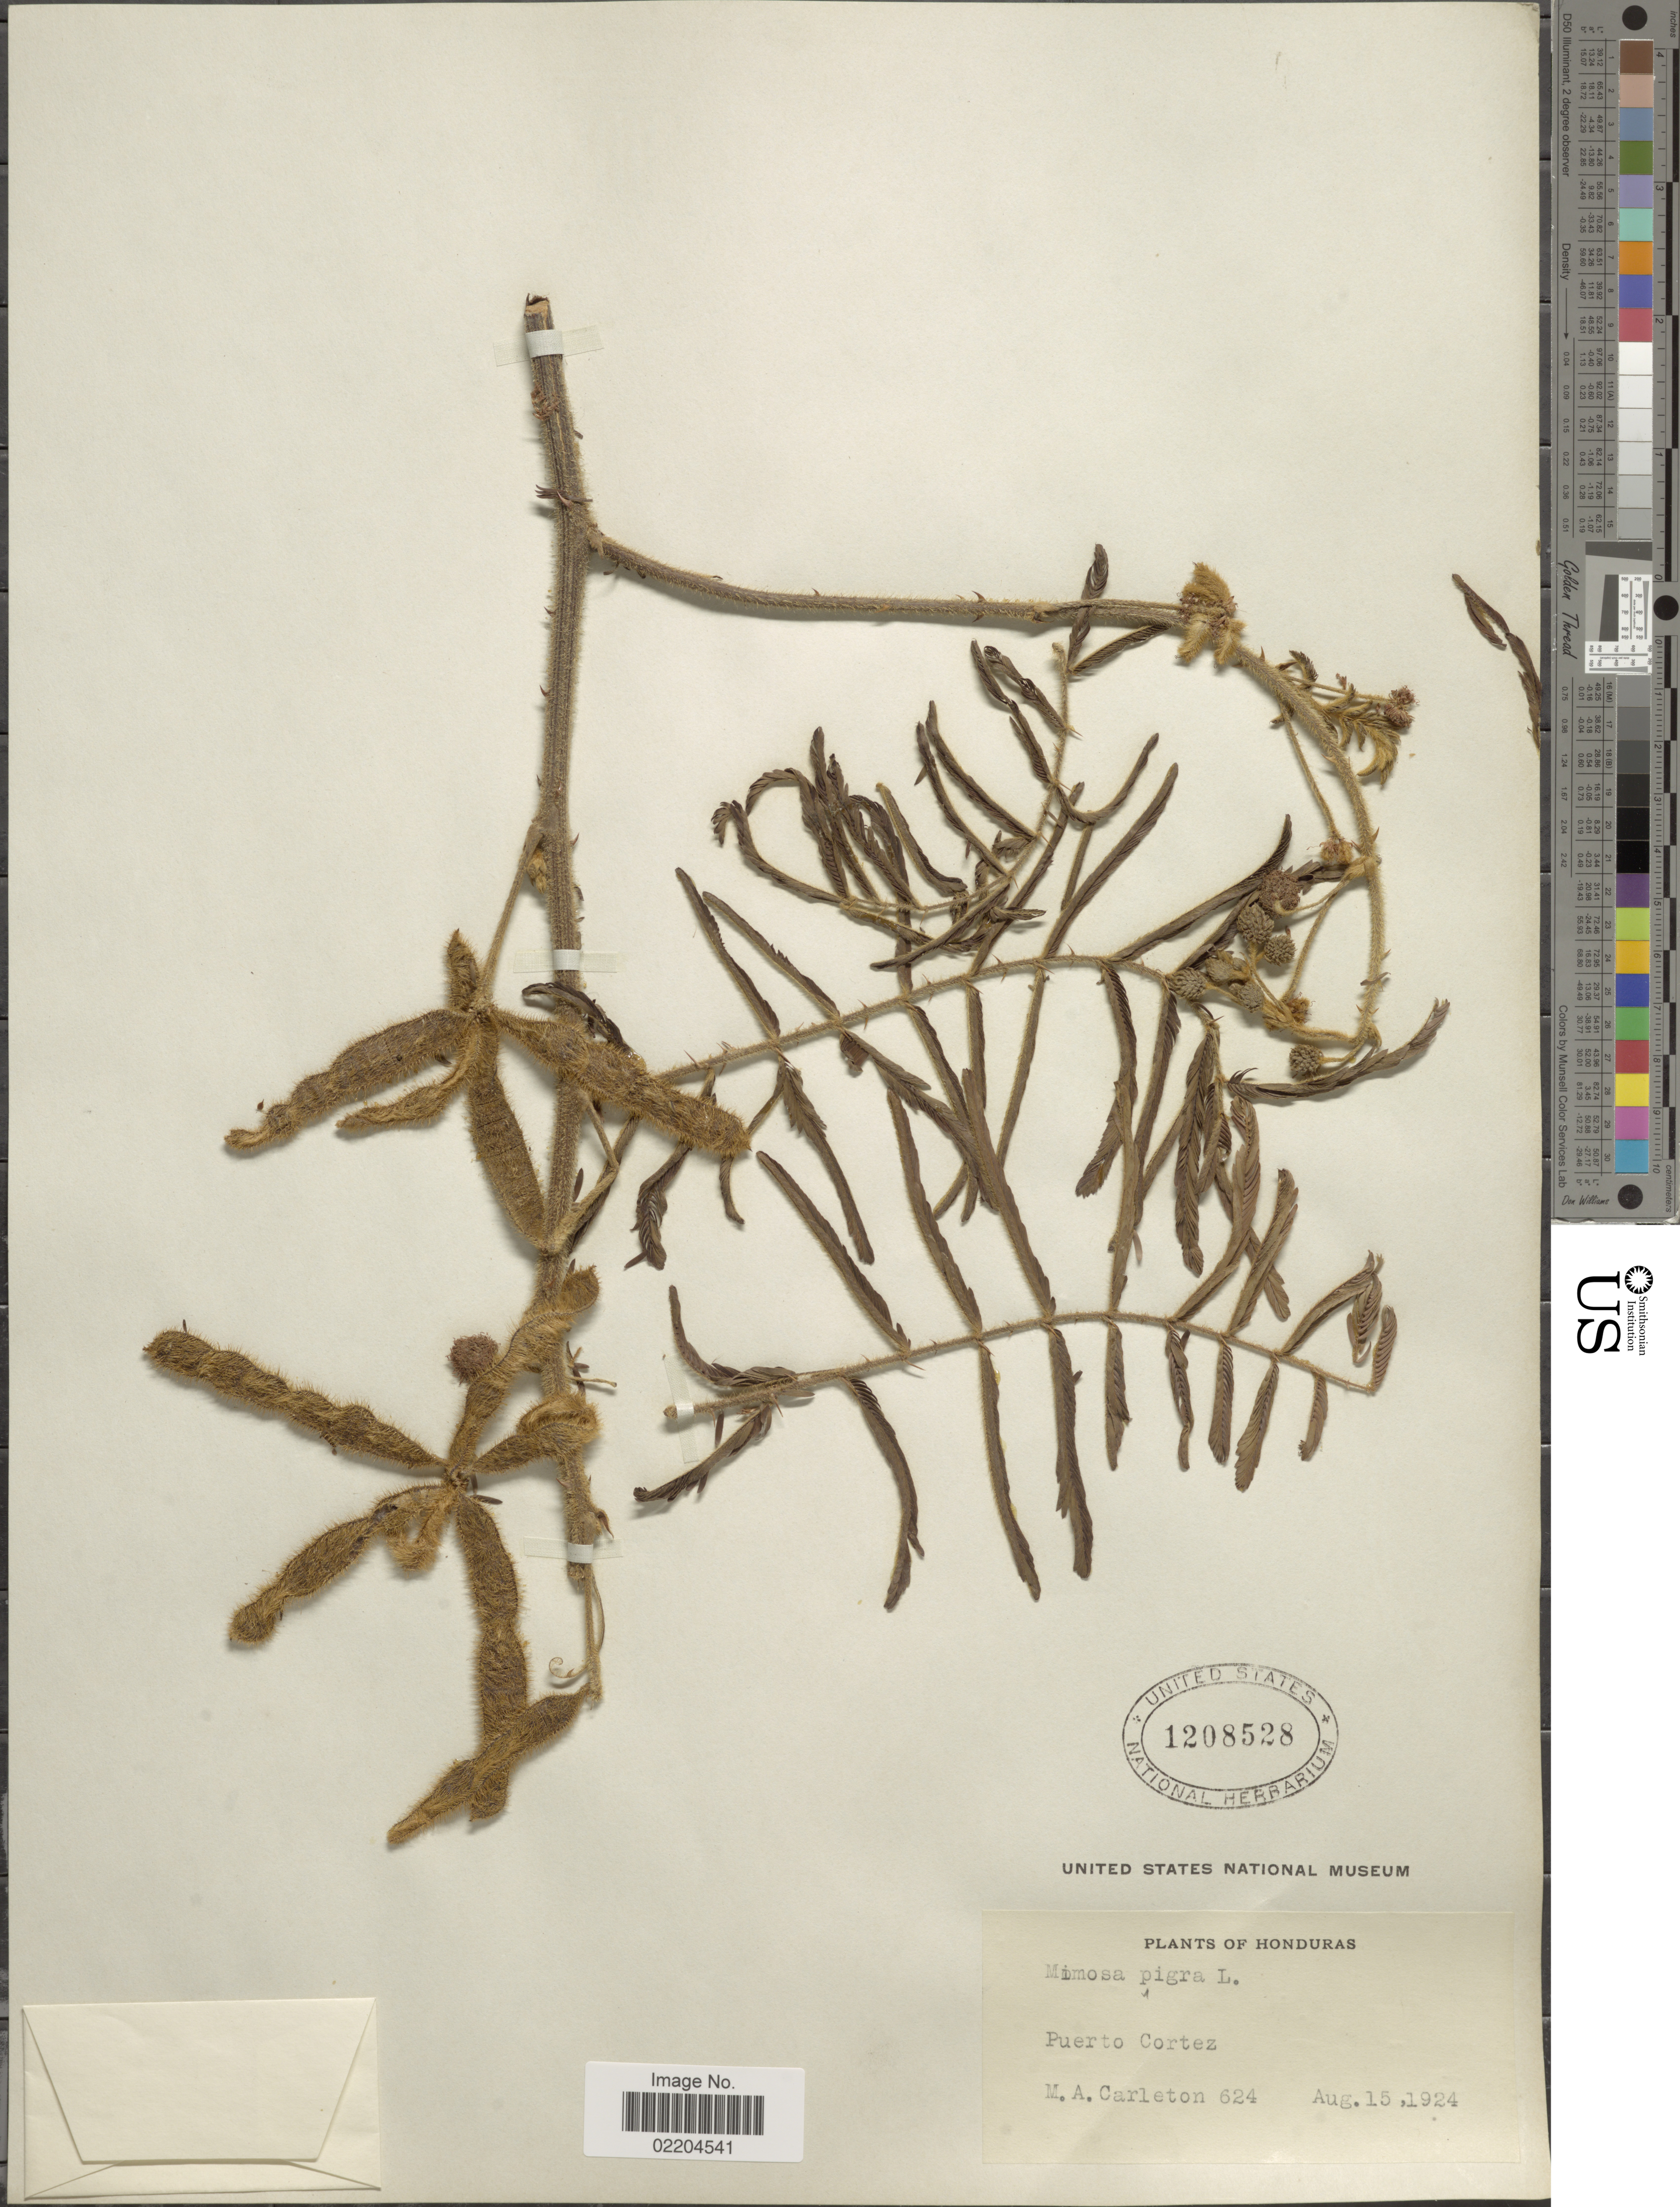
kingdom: Plantae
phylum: Tracheophyta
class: Magnoliopsida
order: Fabales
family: Fabaceae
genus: Mimosa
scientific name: Mimosa pigra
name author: L.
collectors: M. A. Carleton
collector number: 624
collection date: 1924-08-15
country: Honduras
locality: Honduras, Puerto Cortez.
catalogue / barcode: US 1208528